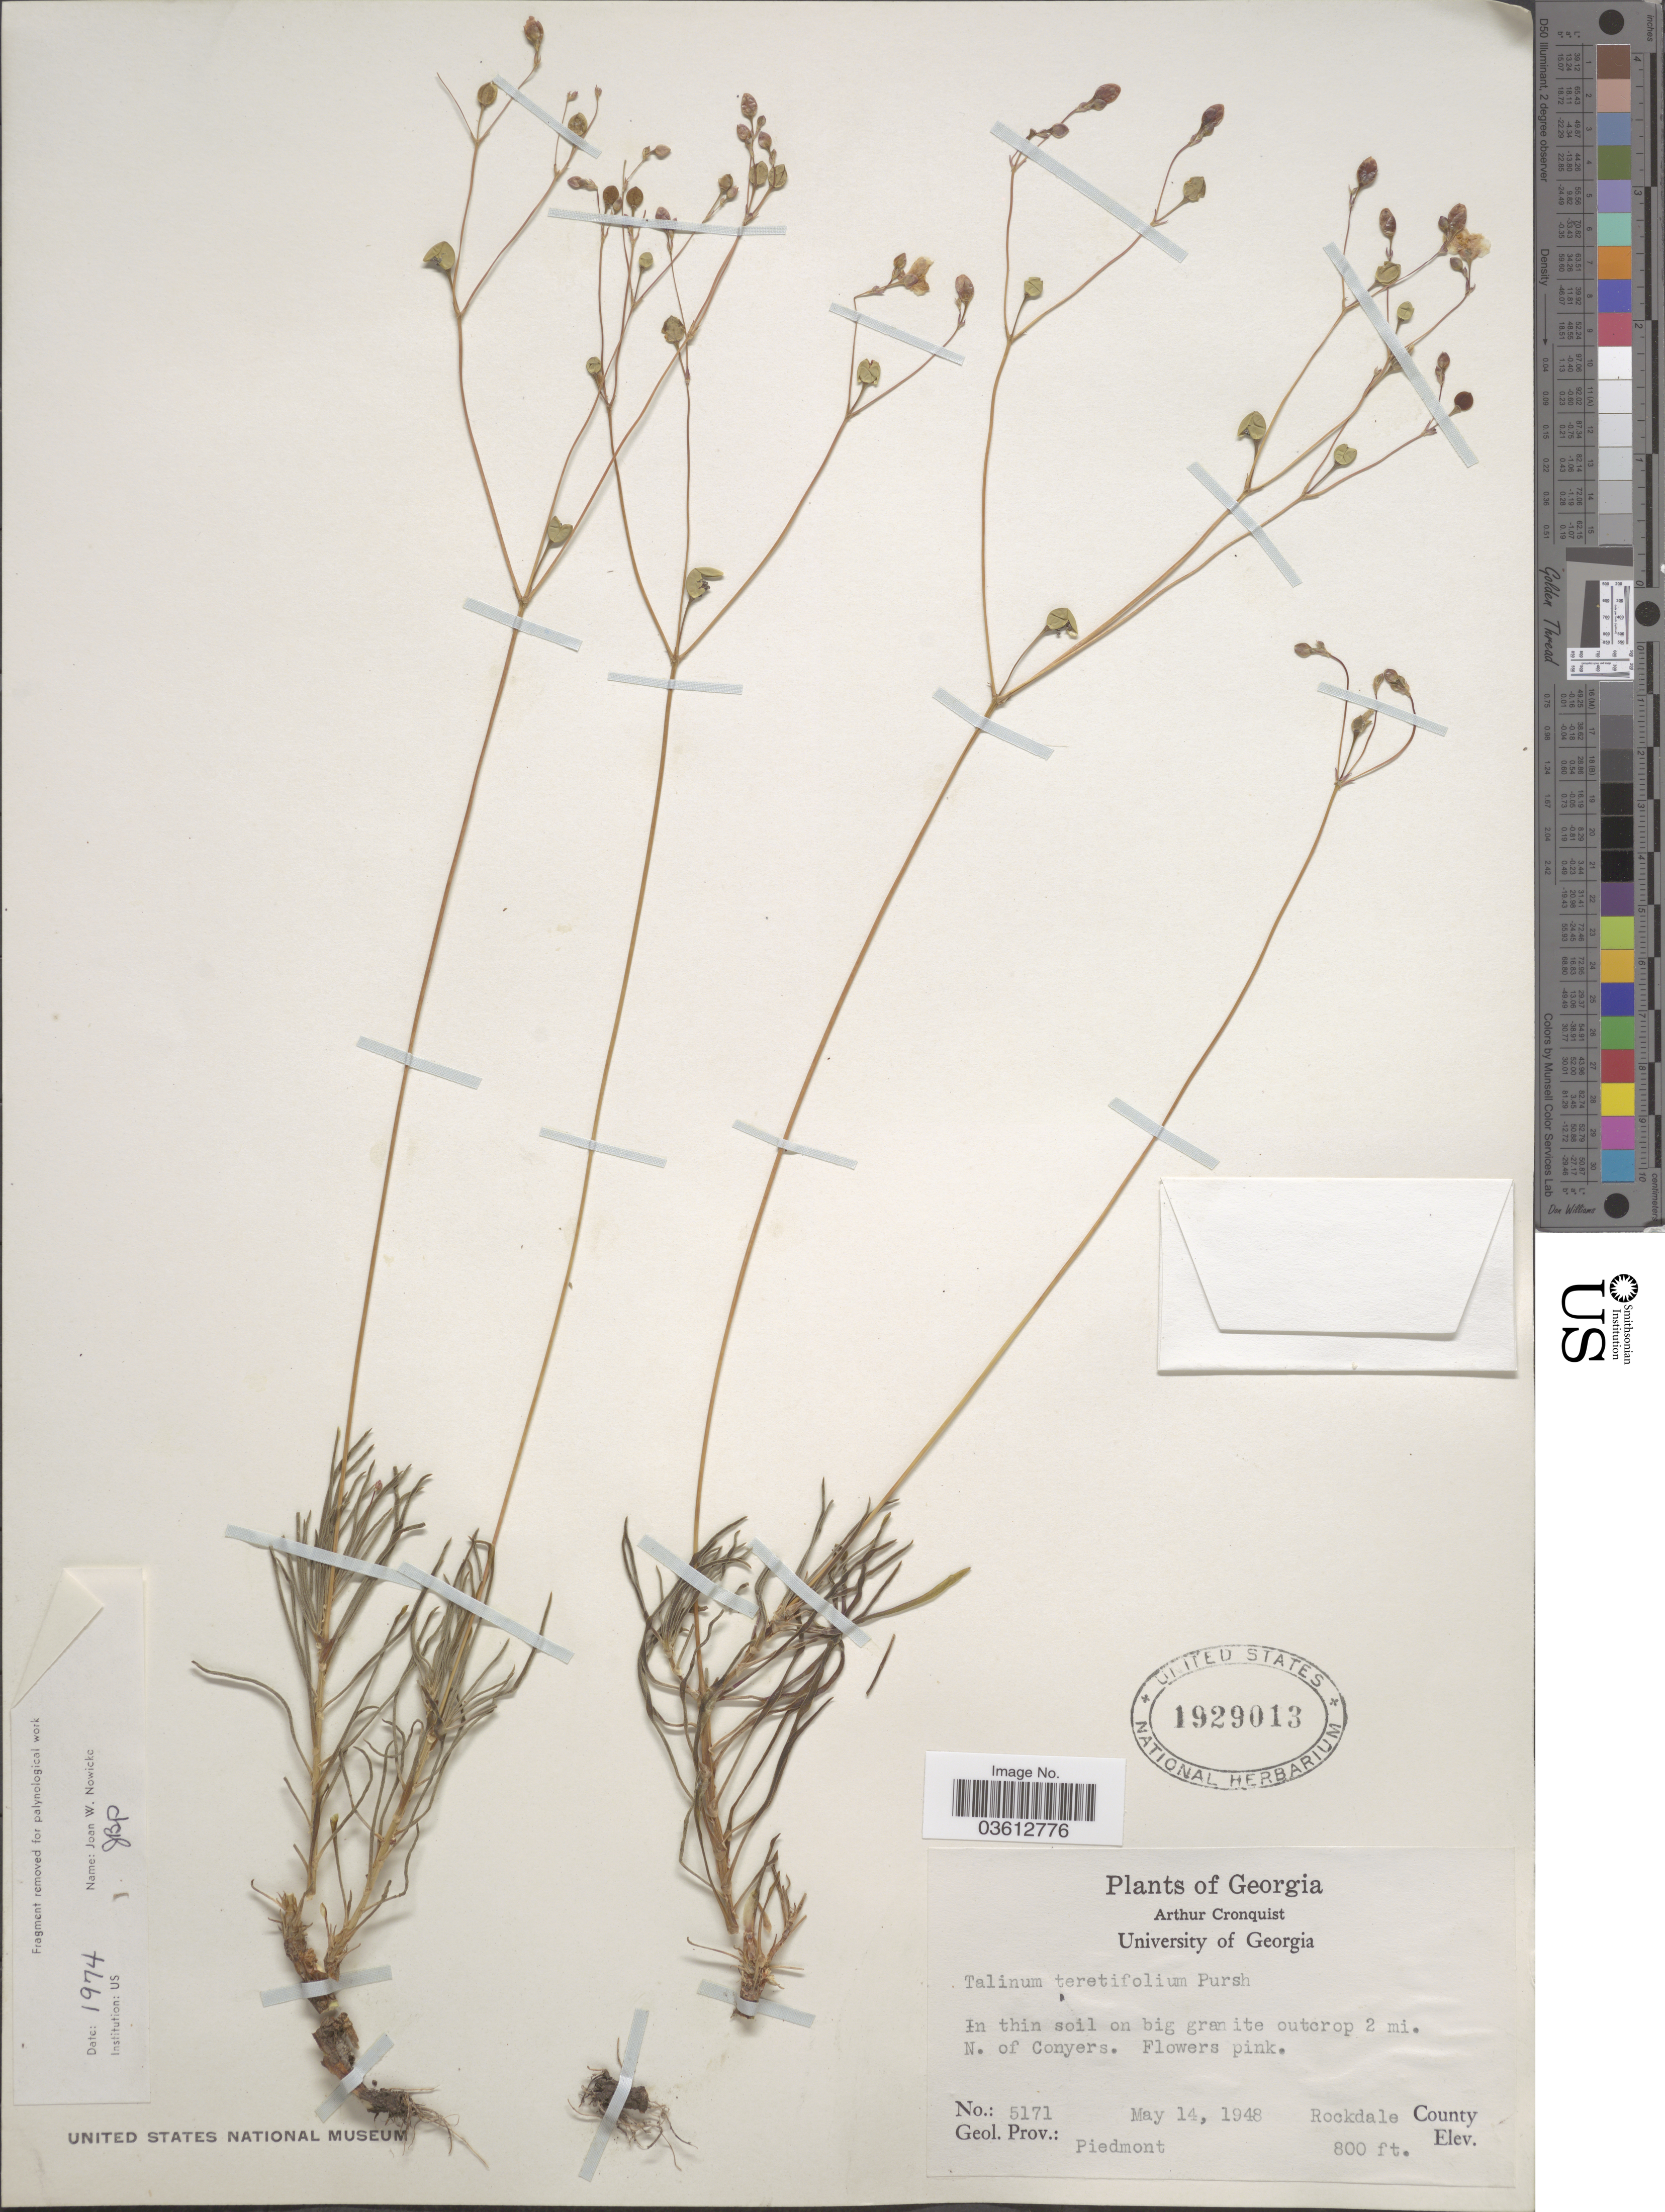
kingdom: Plantae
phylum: Tracheophyta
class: Magnoliopsida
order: Caryophyllales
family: Talinaceae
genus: Talinum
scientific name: Talinum teretifolium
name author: Pursh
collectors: A. J. Cronquist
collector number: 5171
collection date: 1948-05-14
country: United States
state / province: Georgia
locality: On big granite outcrop 2 mi. N. of Conyers. Rockdale County. Geol. Prov.: Piedmont.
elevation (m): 244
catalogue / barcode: US 1929013